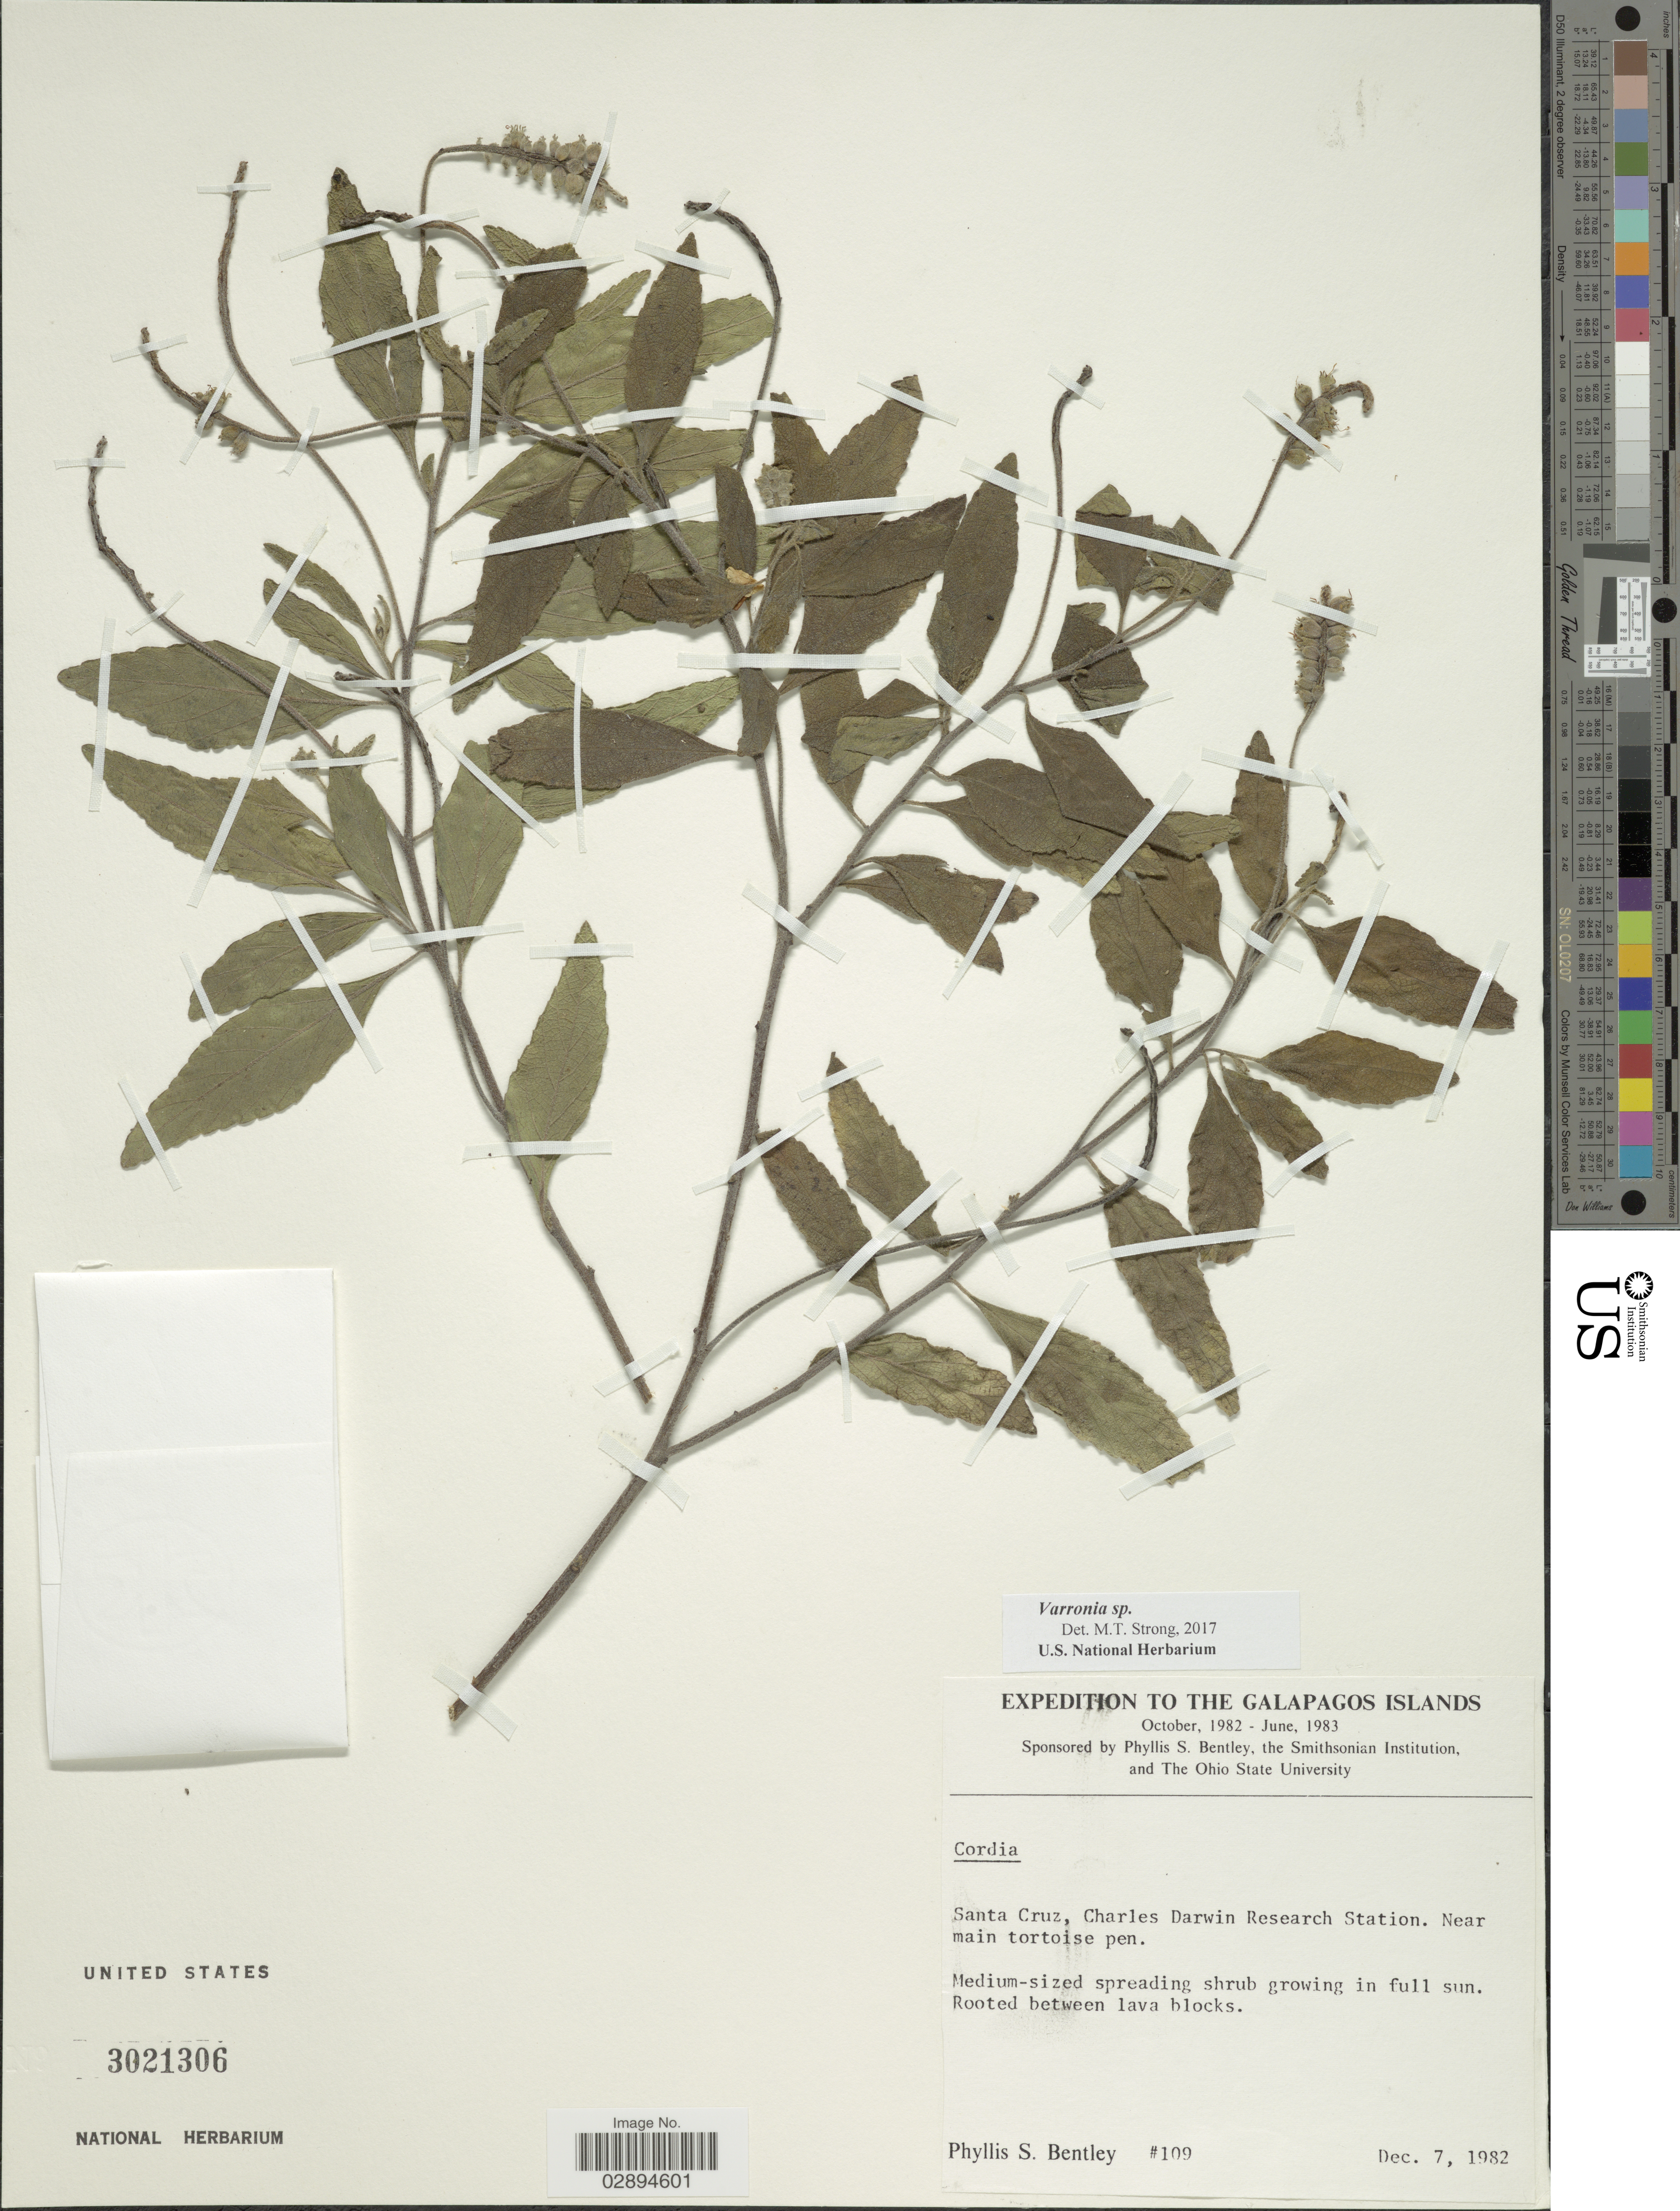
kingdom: Plantae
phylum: Tracheophyta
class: Magnoliopsida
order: Boraginales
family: Cordiaceae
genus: Varronia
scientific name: Varronia sp.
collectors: P. S. Bentley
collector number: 109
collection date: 1982-12-07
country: Ecuador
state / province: Colón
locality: The Galapagos Islands. Santa Cruz, Charles Darwin Research Station. Near main tortoise pen.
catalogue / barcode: US 3021306